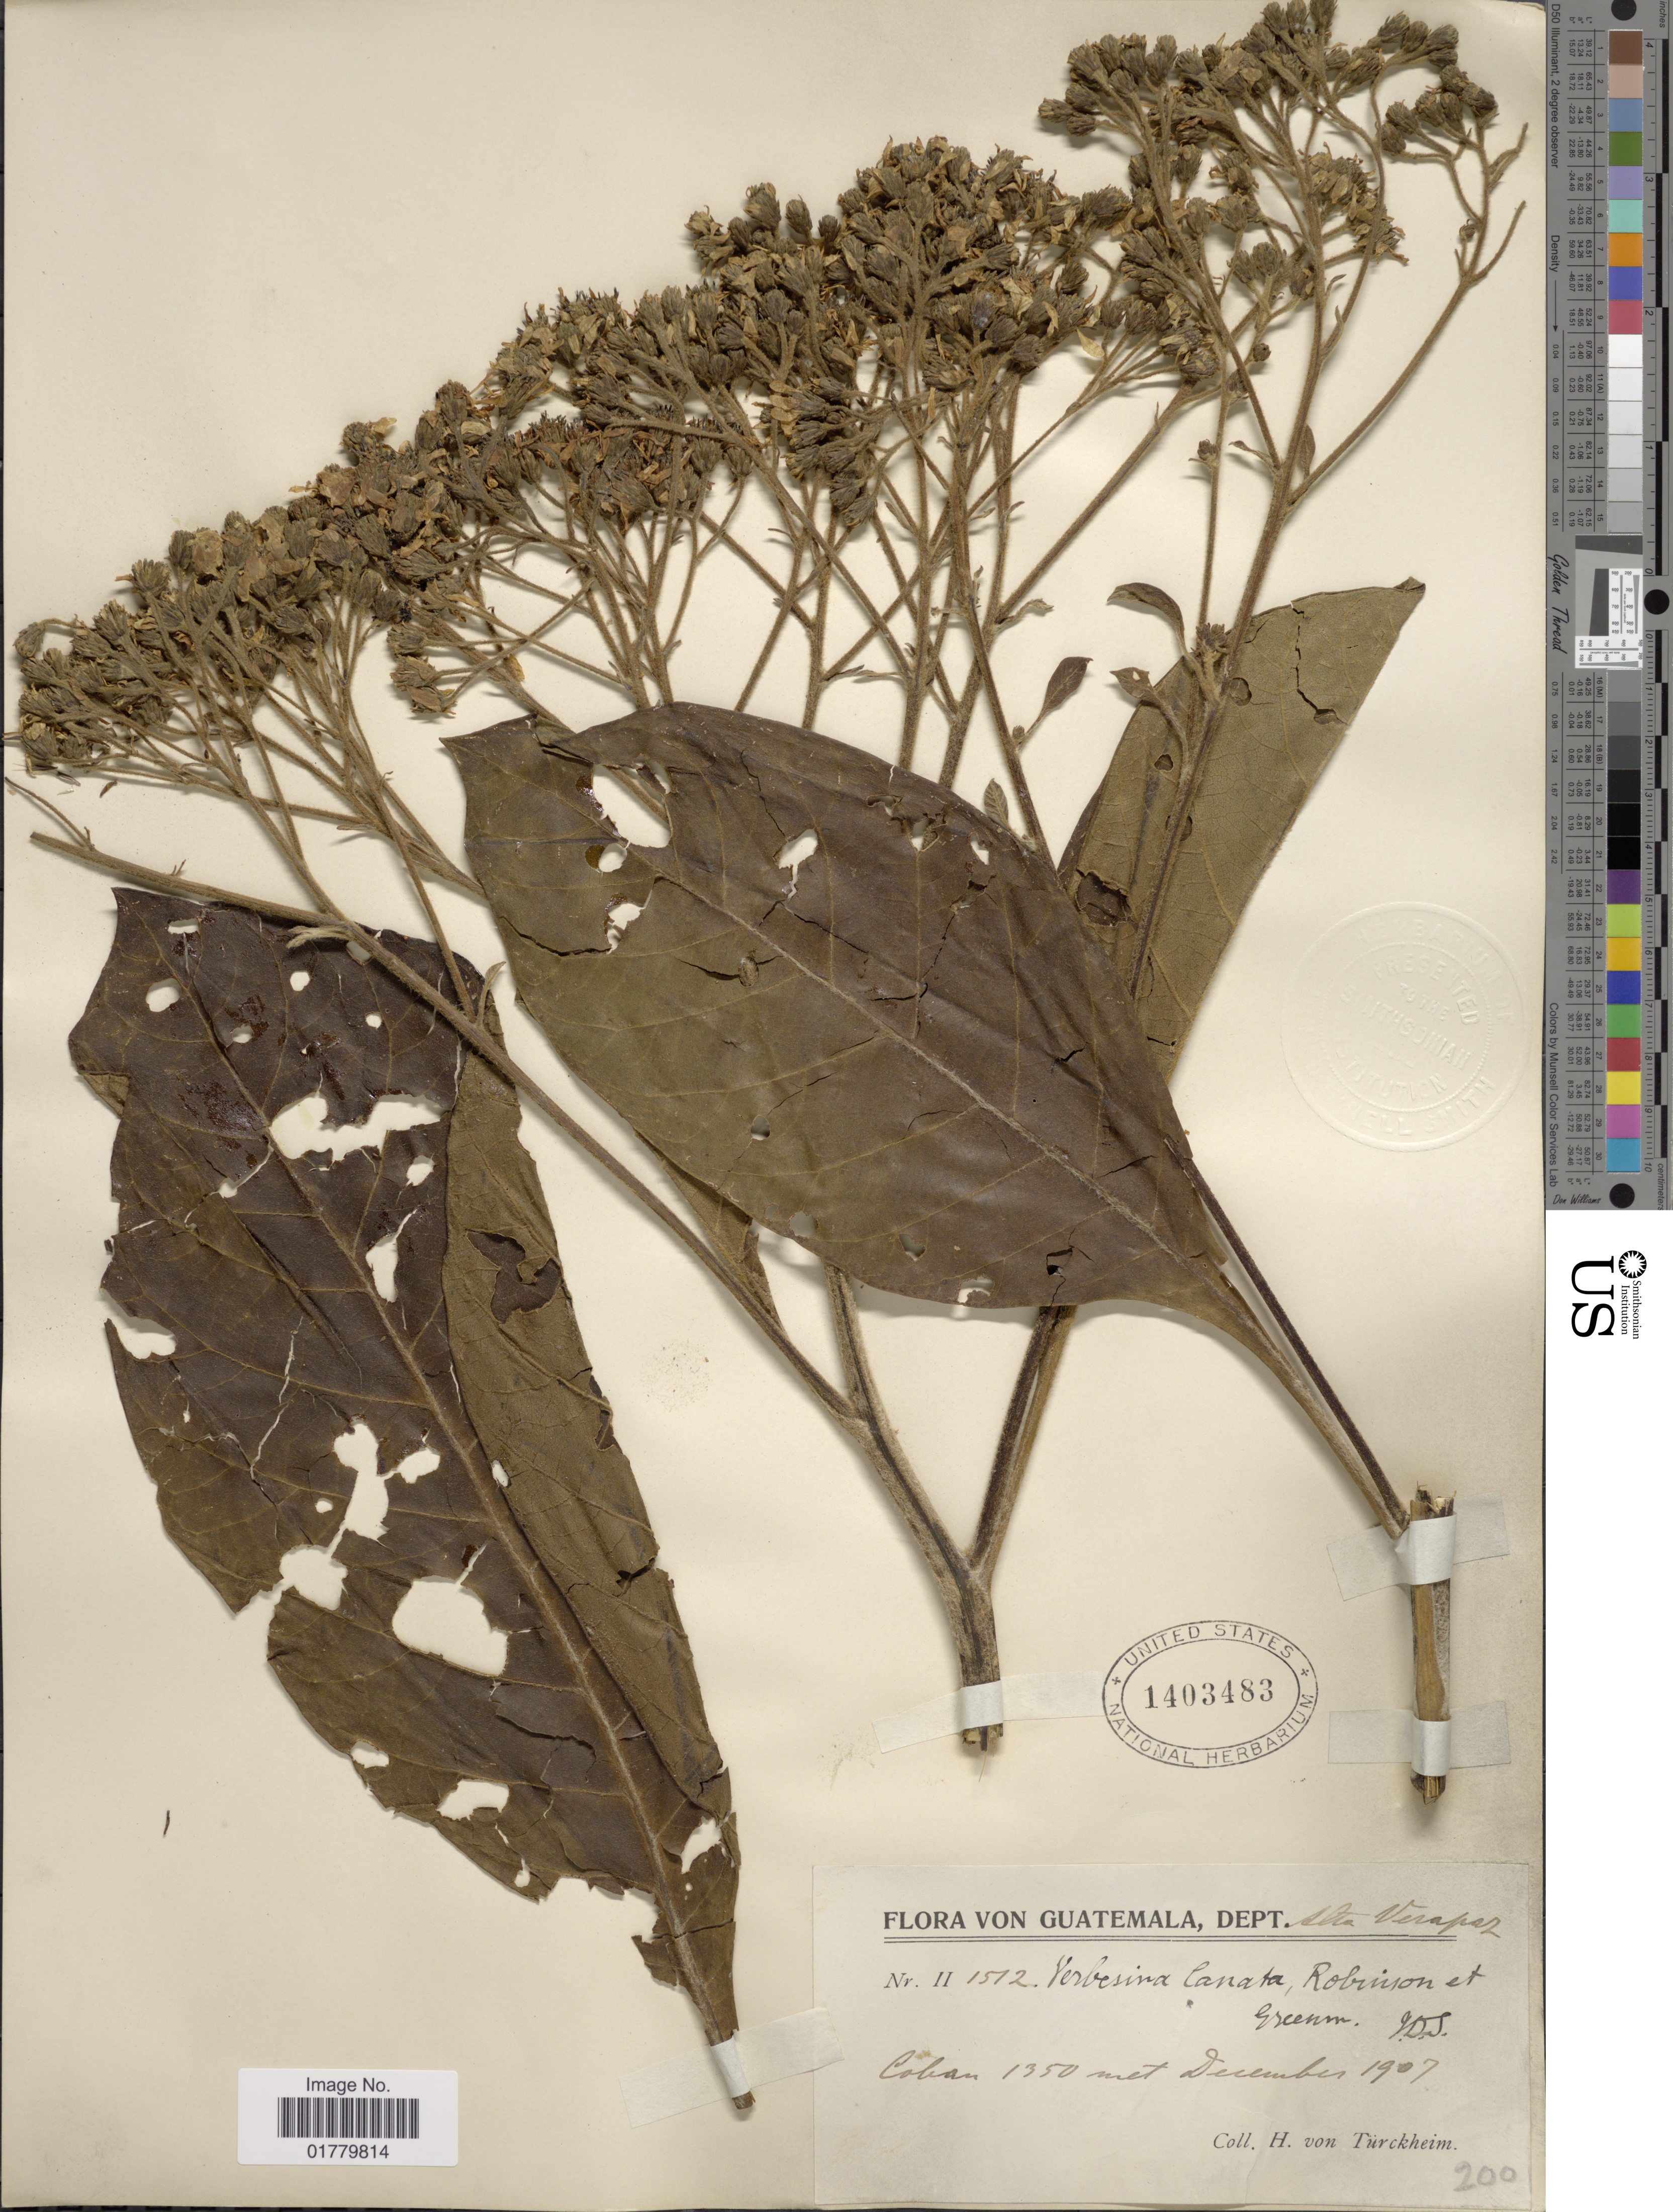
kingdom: Plantae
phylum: Tracheophyta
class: Magnoliopsida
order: Asterales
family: Asteraceae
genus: Verbesina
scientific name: Verbesina lanata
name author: B.L. Rob. & Greenm.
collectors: H. von Türckheim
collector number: II1512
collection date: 1907-12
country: Guatemala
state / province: Alta Verapaz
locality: Dept. Alta Verapaz. Coban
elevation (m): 1350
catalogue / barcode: US 1403483